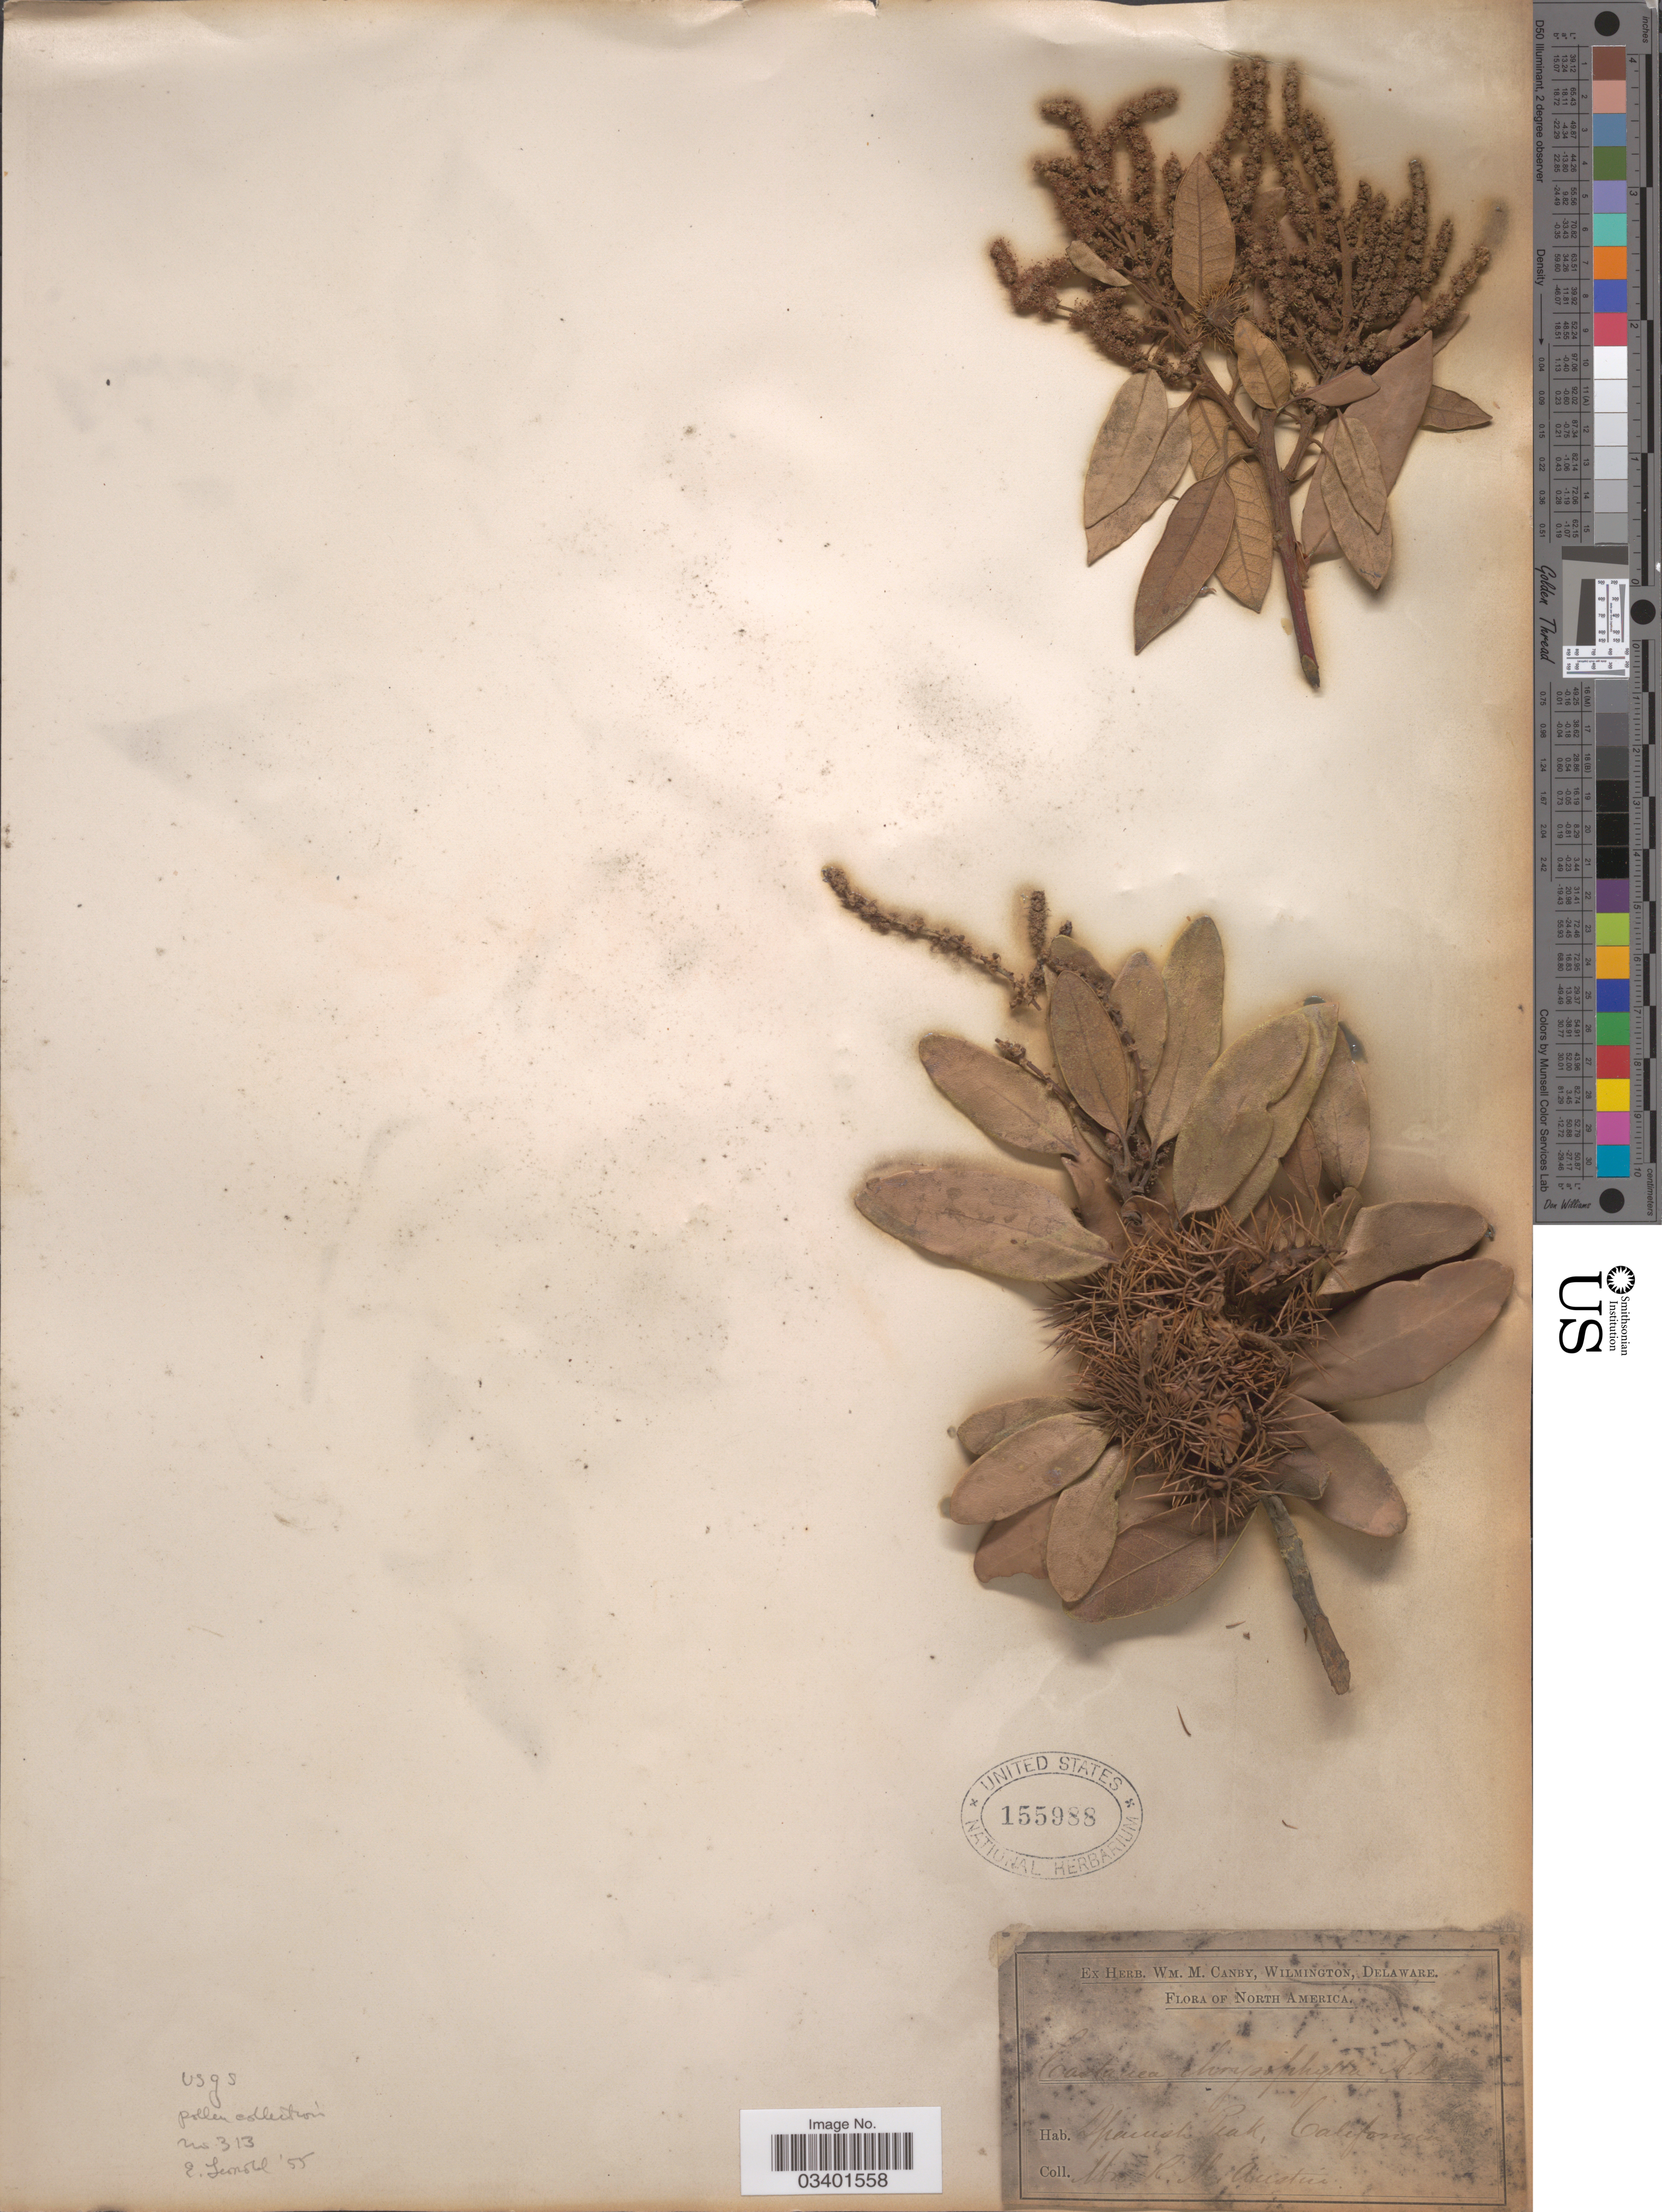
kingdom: Plantae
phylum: Tracheophyta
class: Magnoliopsida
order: Fagales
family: Fagaceae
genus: Chrysolepis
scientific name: Chrysolepis sempervirens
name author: (Kellogg) Hjelmq.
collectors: R. Austin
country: United States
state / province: California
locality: Spanish Peak.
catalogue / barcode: US 155988